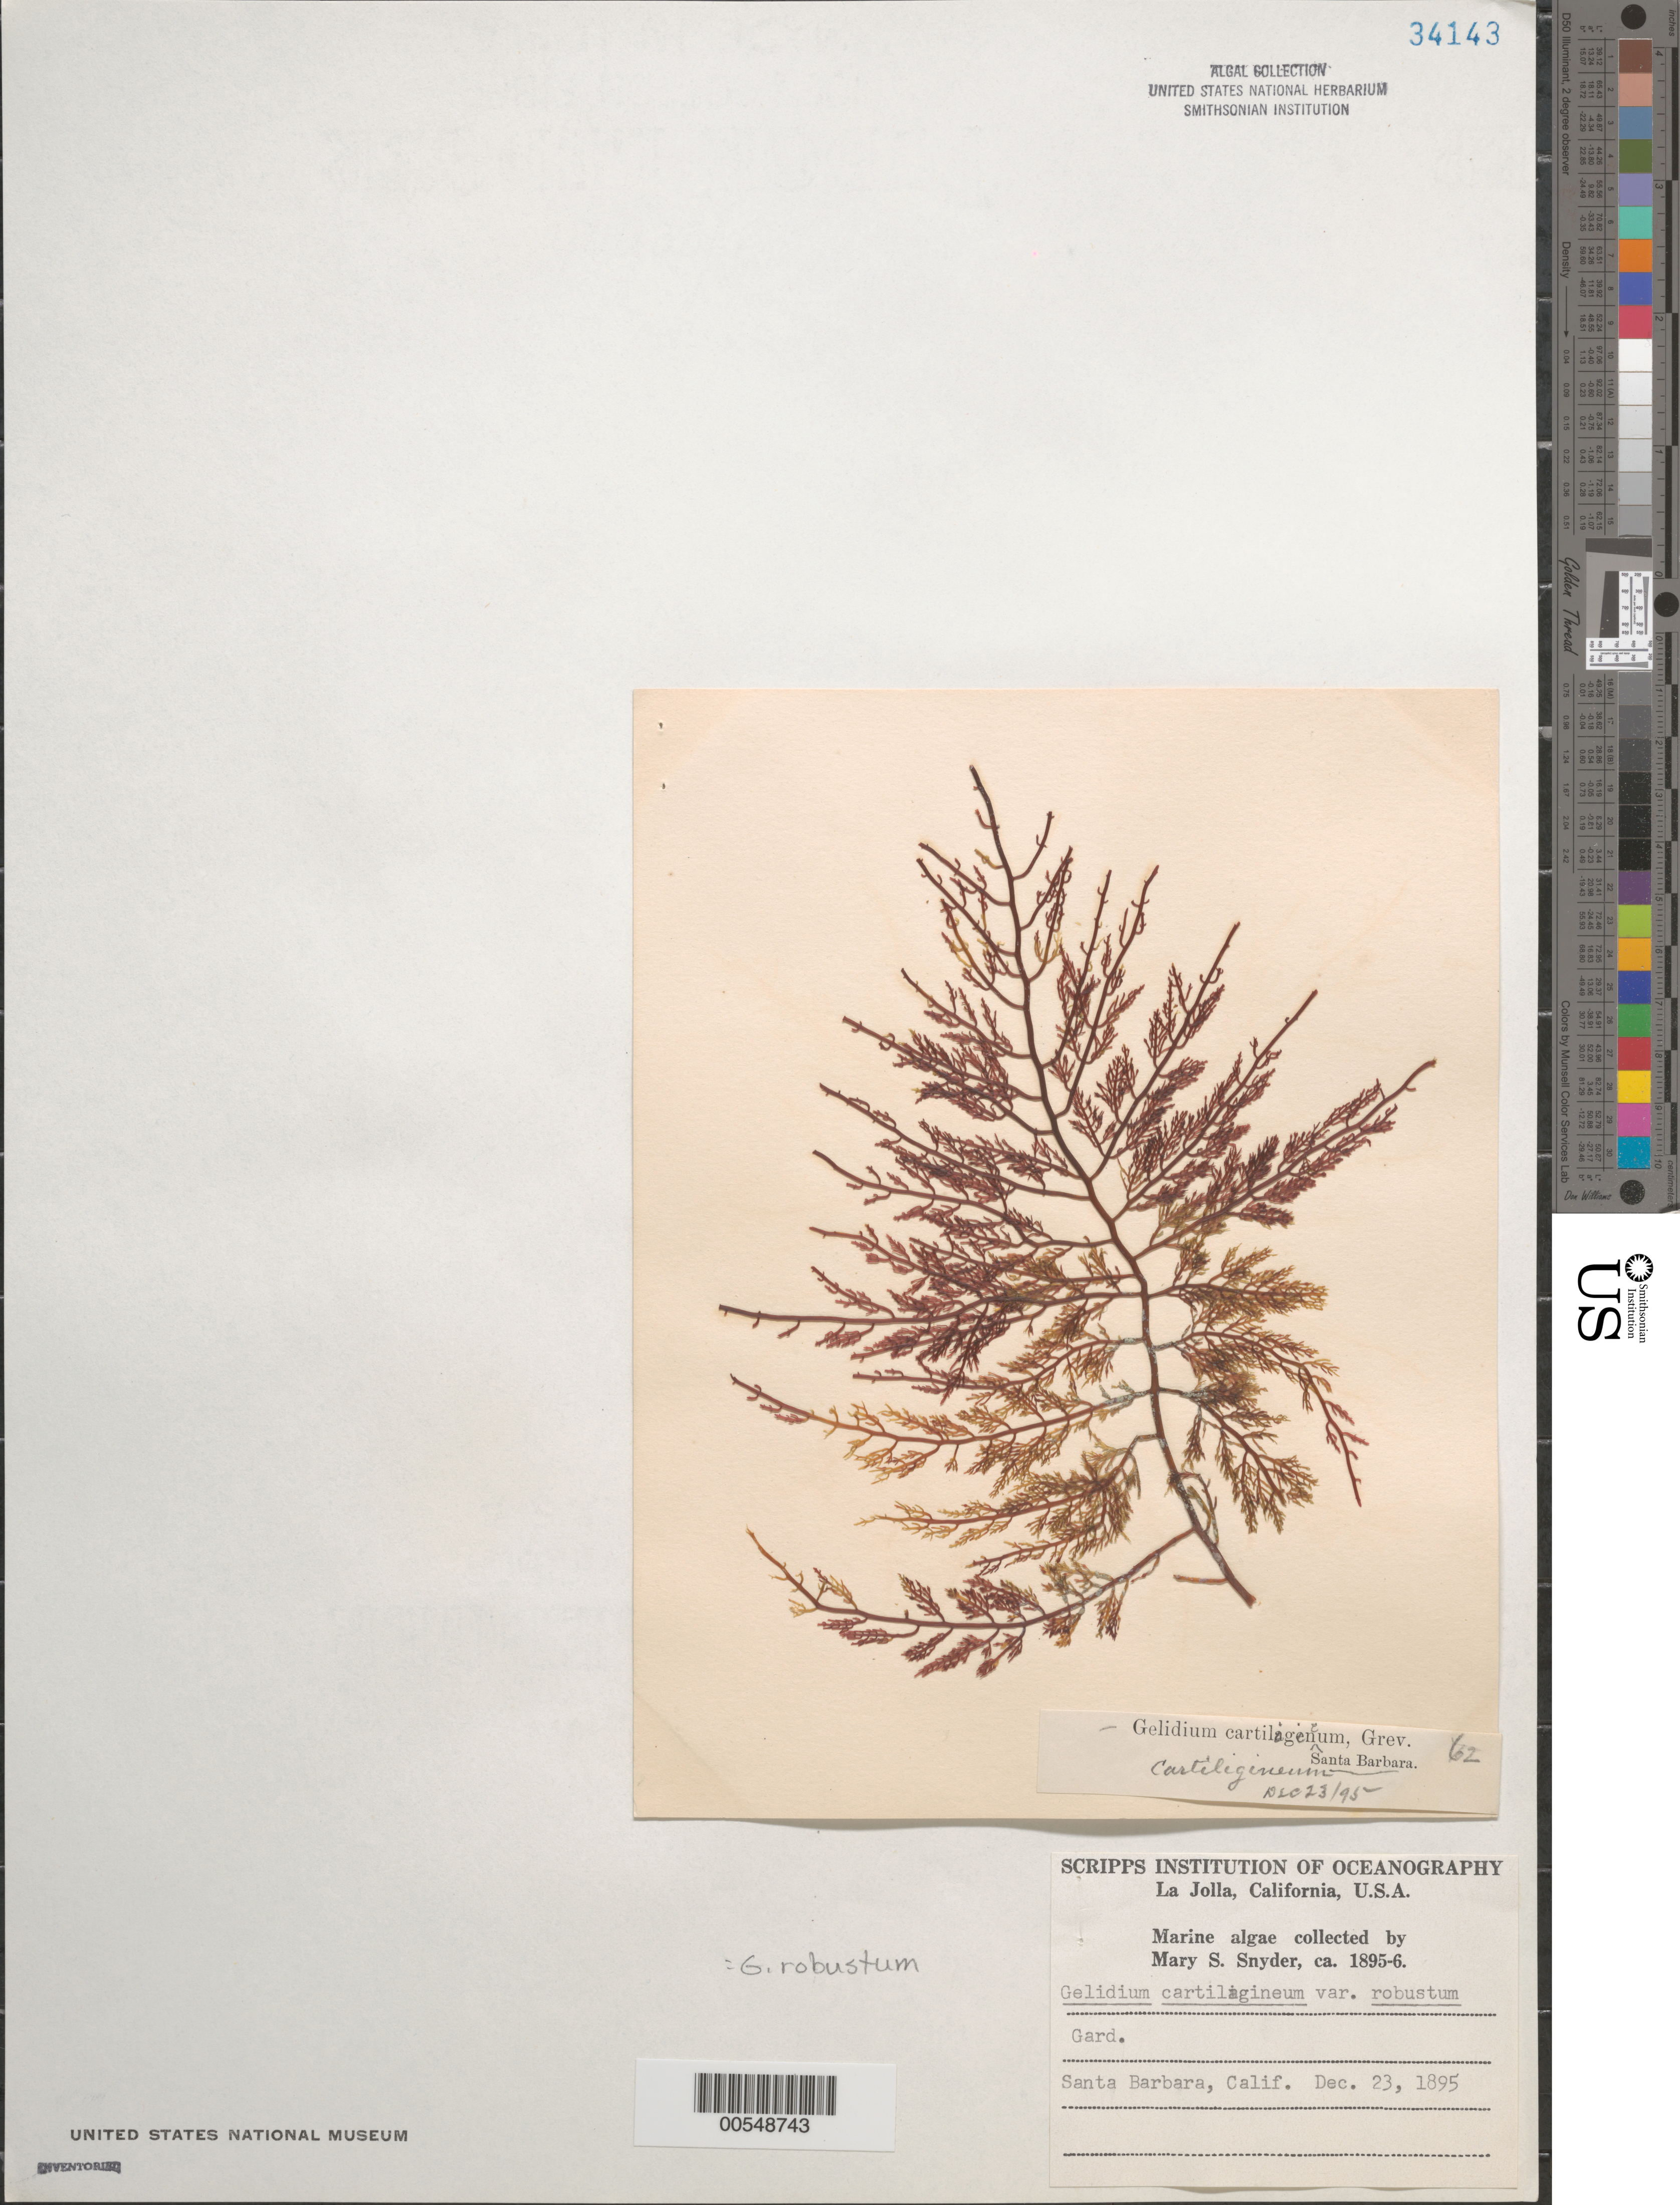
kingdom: Plantae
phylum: Rhodophyta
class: Florideophyceae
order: Gelidiales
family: Gelidiaceae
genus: Gelidium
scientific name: Gelidium robustum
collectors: M. Snyder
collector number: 62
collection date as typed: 23 Dec 1895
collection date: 1895-12-23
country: United States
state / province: California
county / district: Santa Barbara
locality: Santa Barbara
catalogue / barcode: US 34143